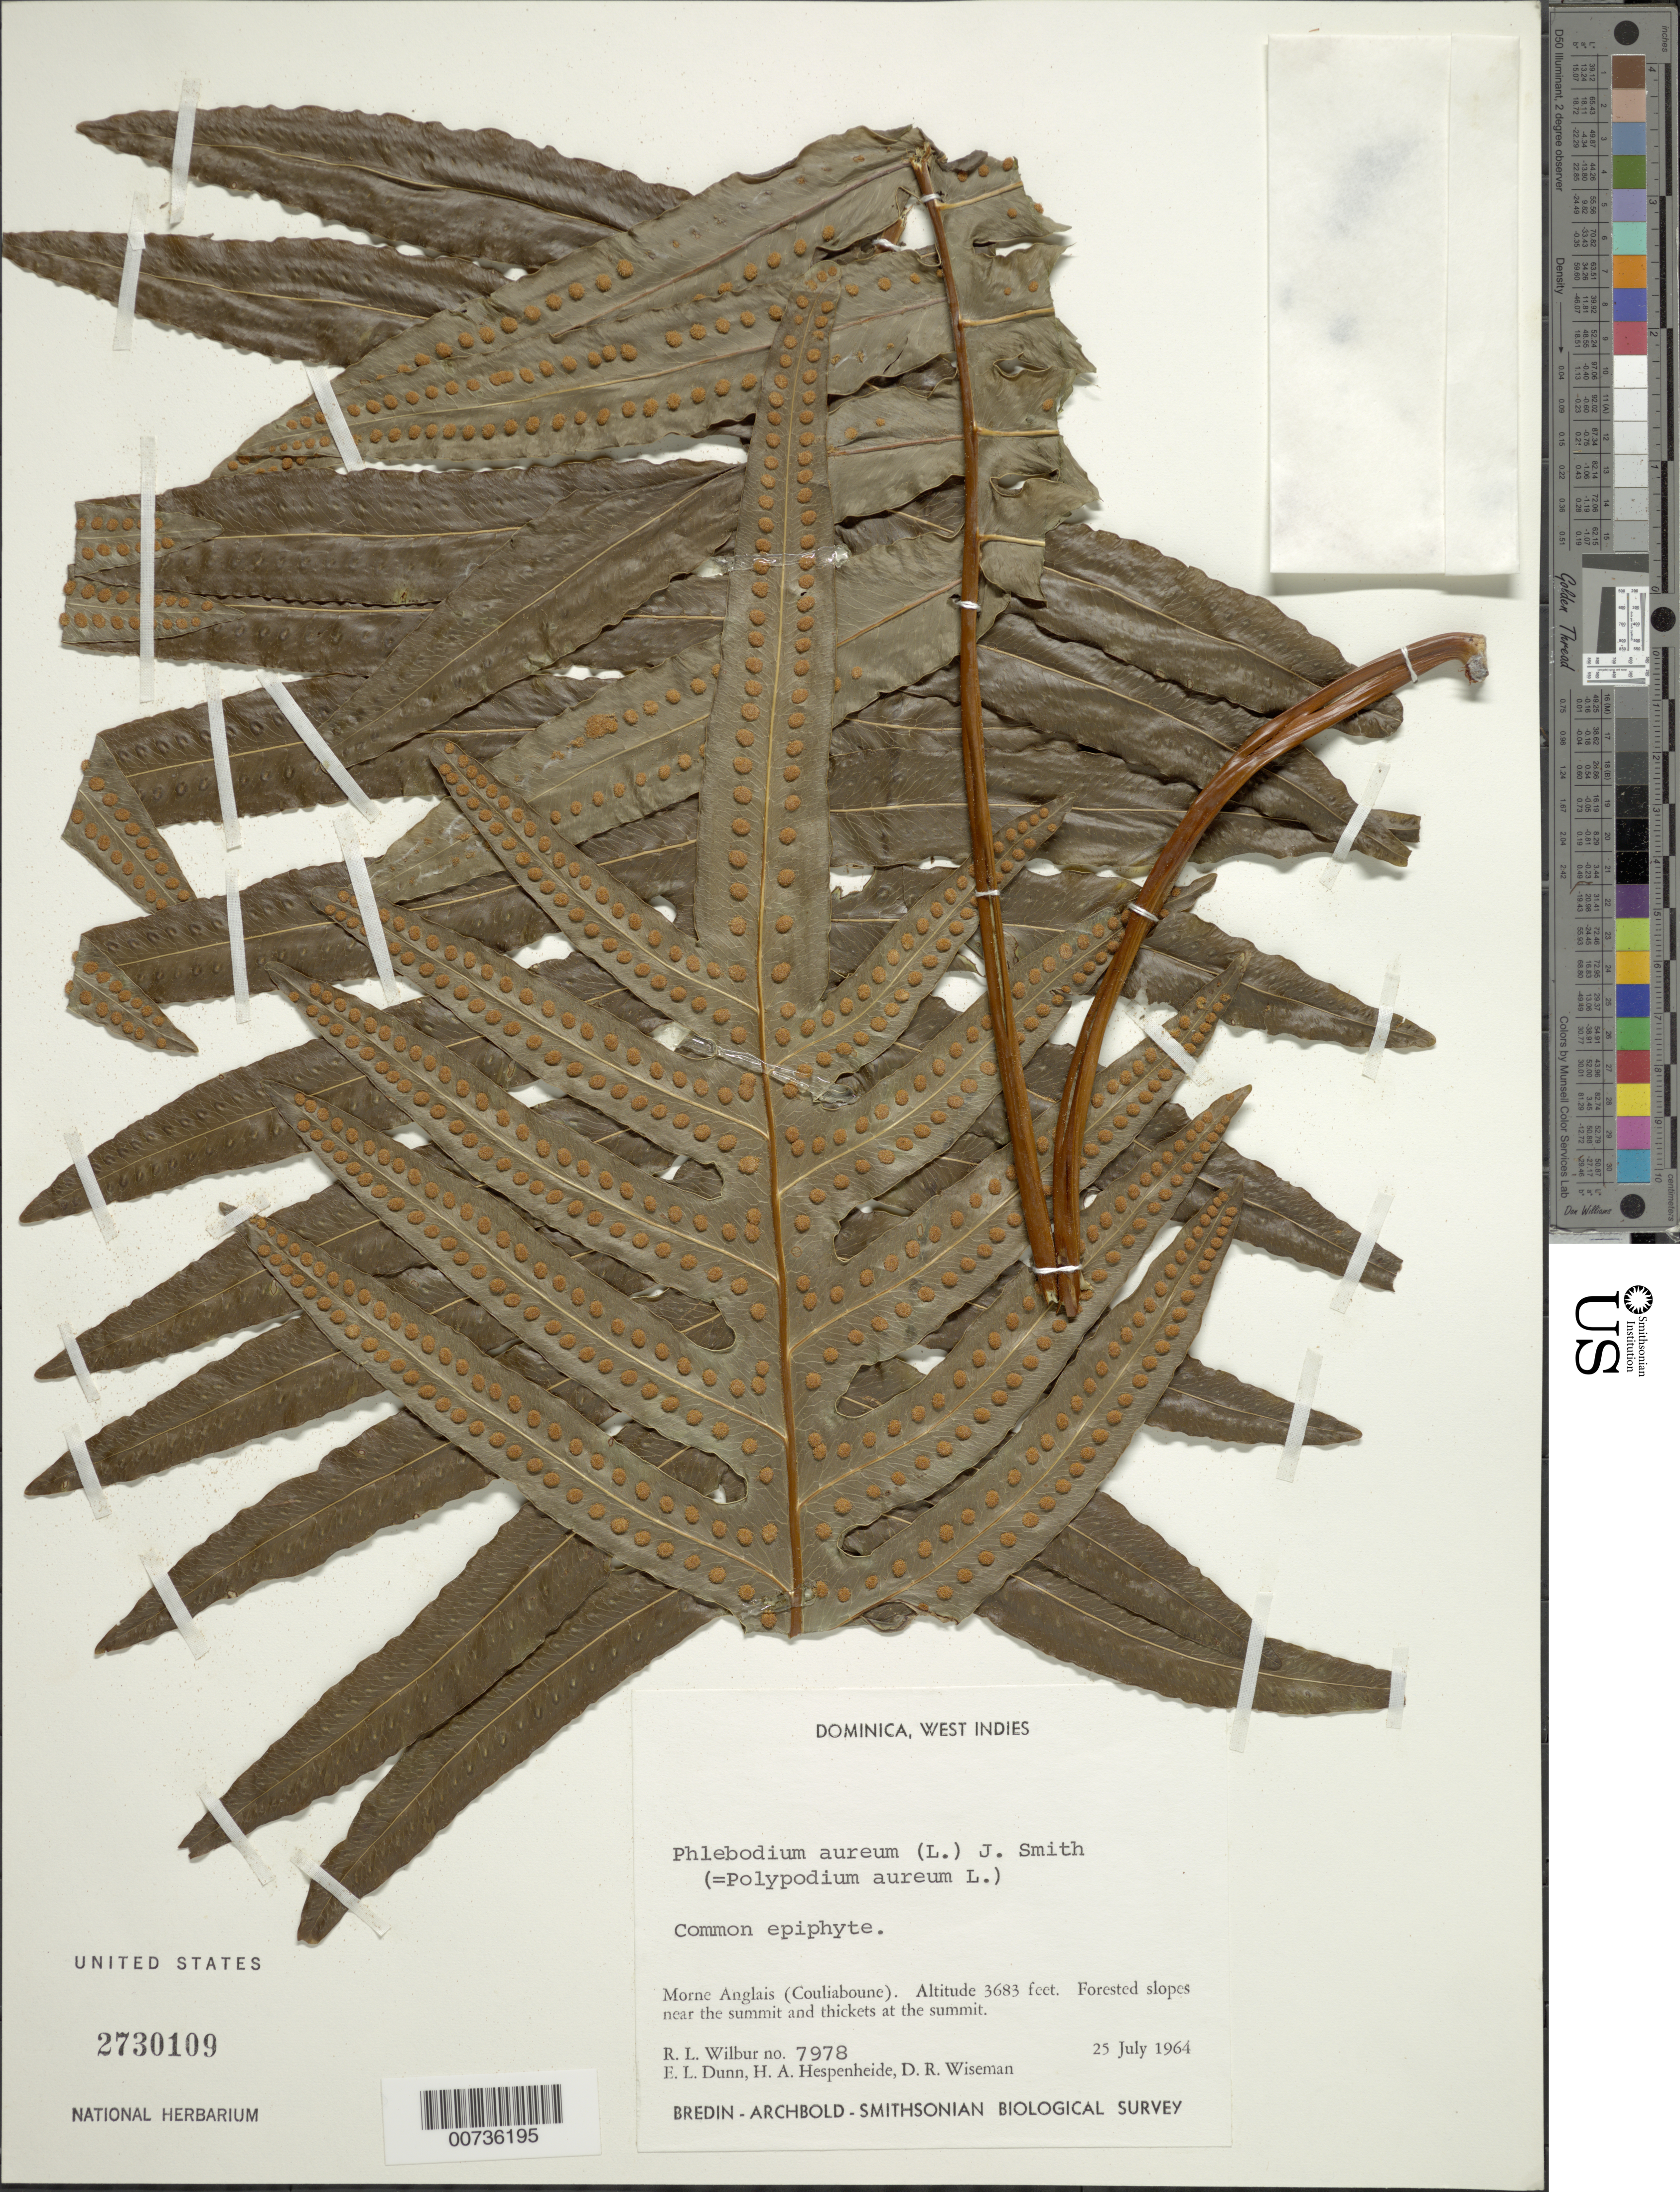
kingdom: Plantae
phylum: Tracheophyta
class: Polypodiopsida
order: Polypodiales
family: Polypodiaceae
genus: Phlebodium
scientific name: Phlebodium aureum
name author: (L.) J. Sm.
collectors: R. L. Wilbur, E. Dunn, H. A. Hespenheide & D. R. Wiseman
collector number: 7978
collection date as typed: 25 Jul 1964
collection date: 1964-07-25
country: Dominica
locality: Morne Anglais (Couliaboune)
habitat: Common Epiphytic. Forest slopes near the summit and thickets at the summit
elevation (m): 1123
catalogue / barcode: US 2730109